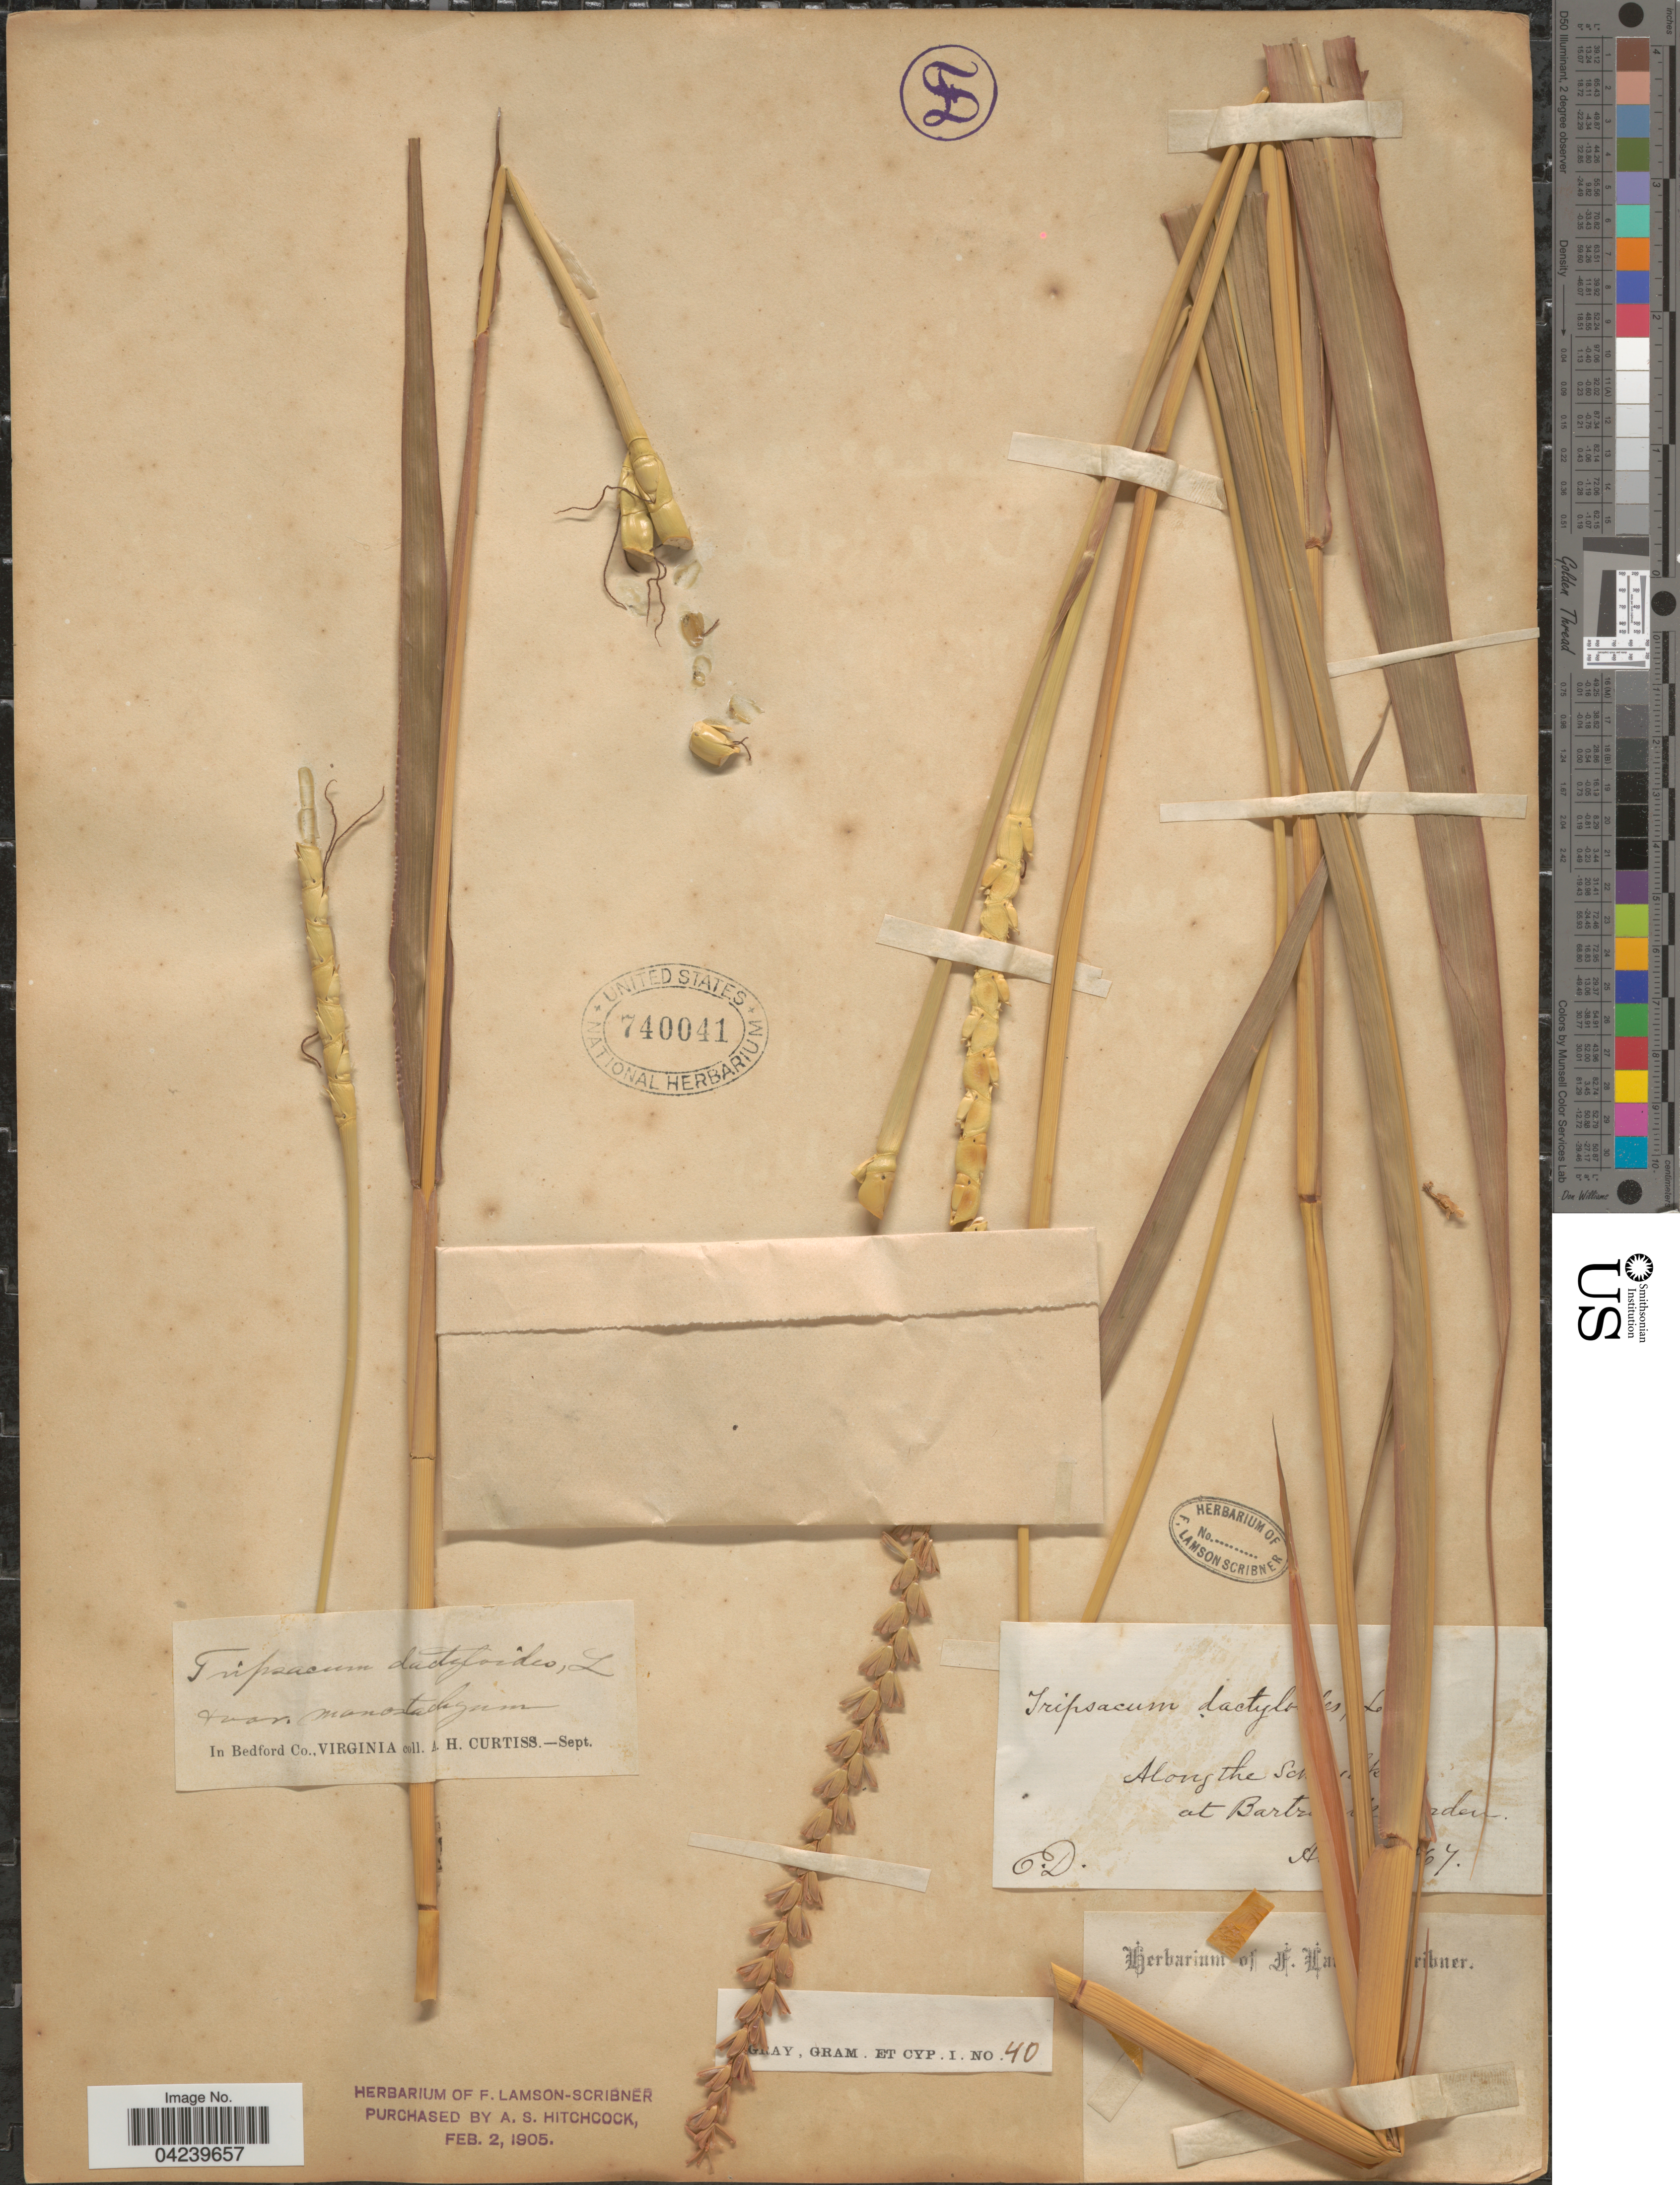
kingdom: Plantae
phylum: Tracheophyta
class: Liliopsida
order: Poales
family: Poaceae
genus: Tripsacum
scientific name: Tripsacum dactyloides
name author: (L.) L.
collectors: A. H. Curtiss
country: United States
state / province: Virginia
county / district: Bedford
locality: In Bedford Co. Along the S[illegible text] at Bartr[illegible text] [illegible text]rden.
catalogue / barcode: US 740041